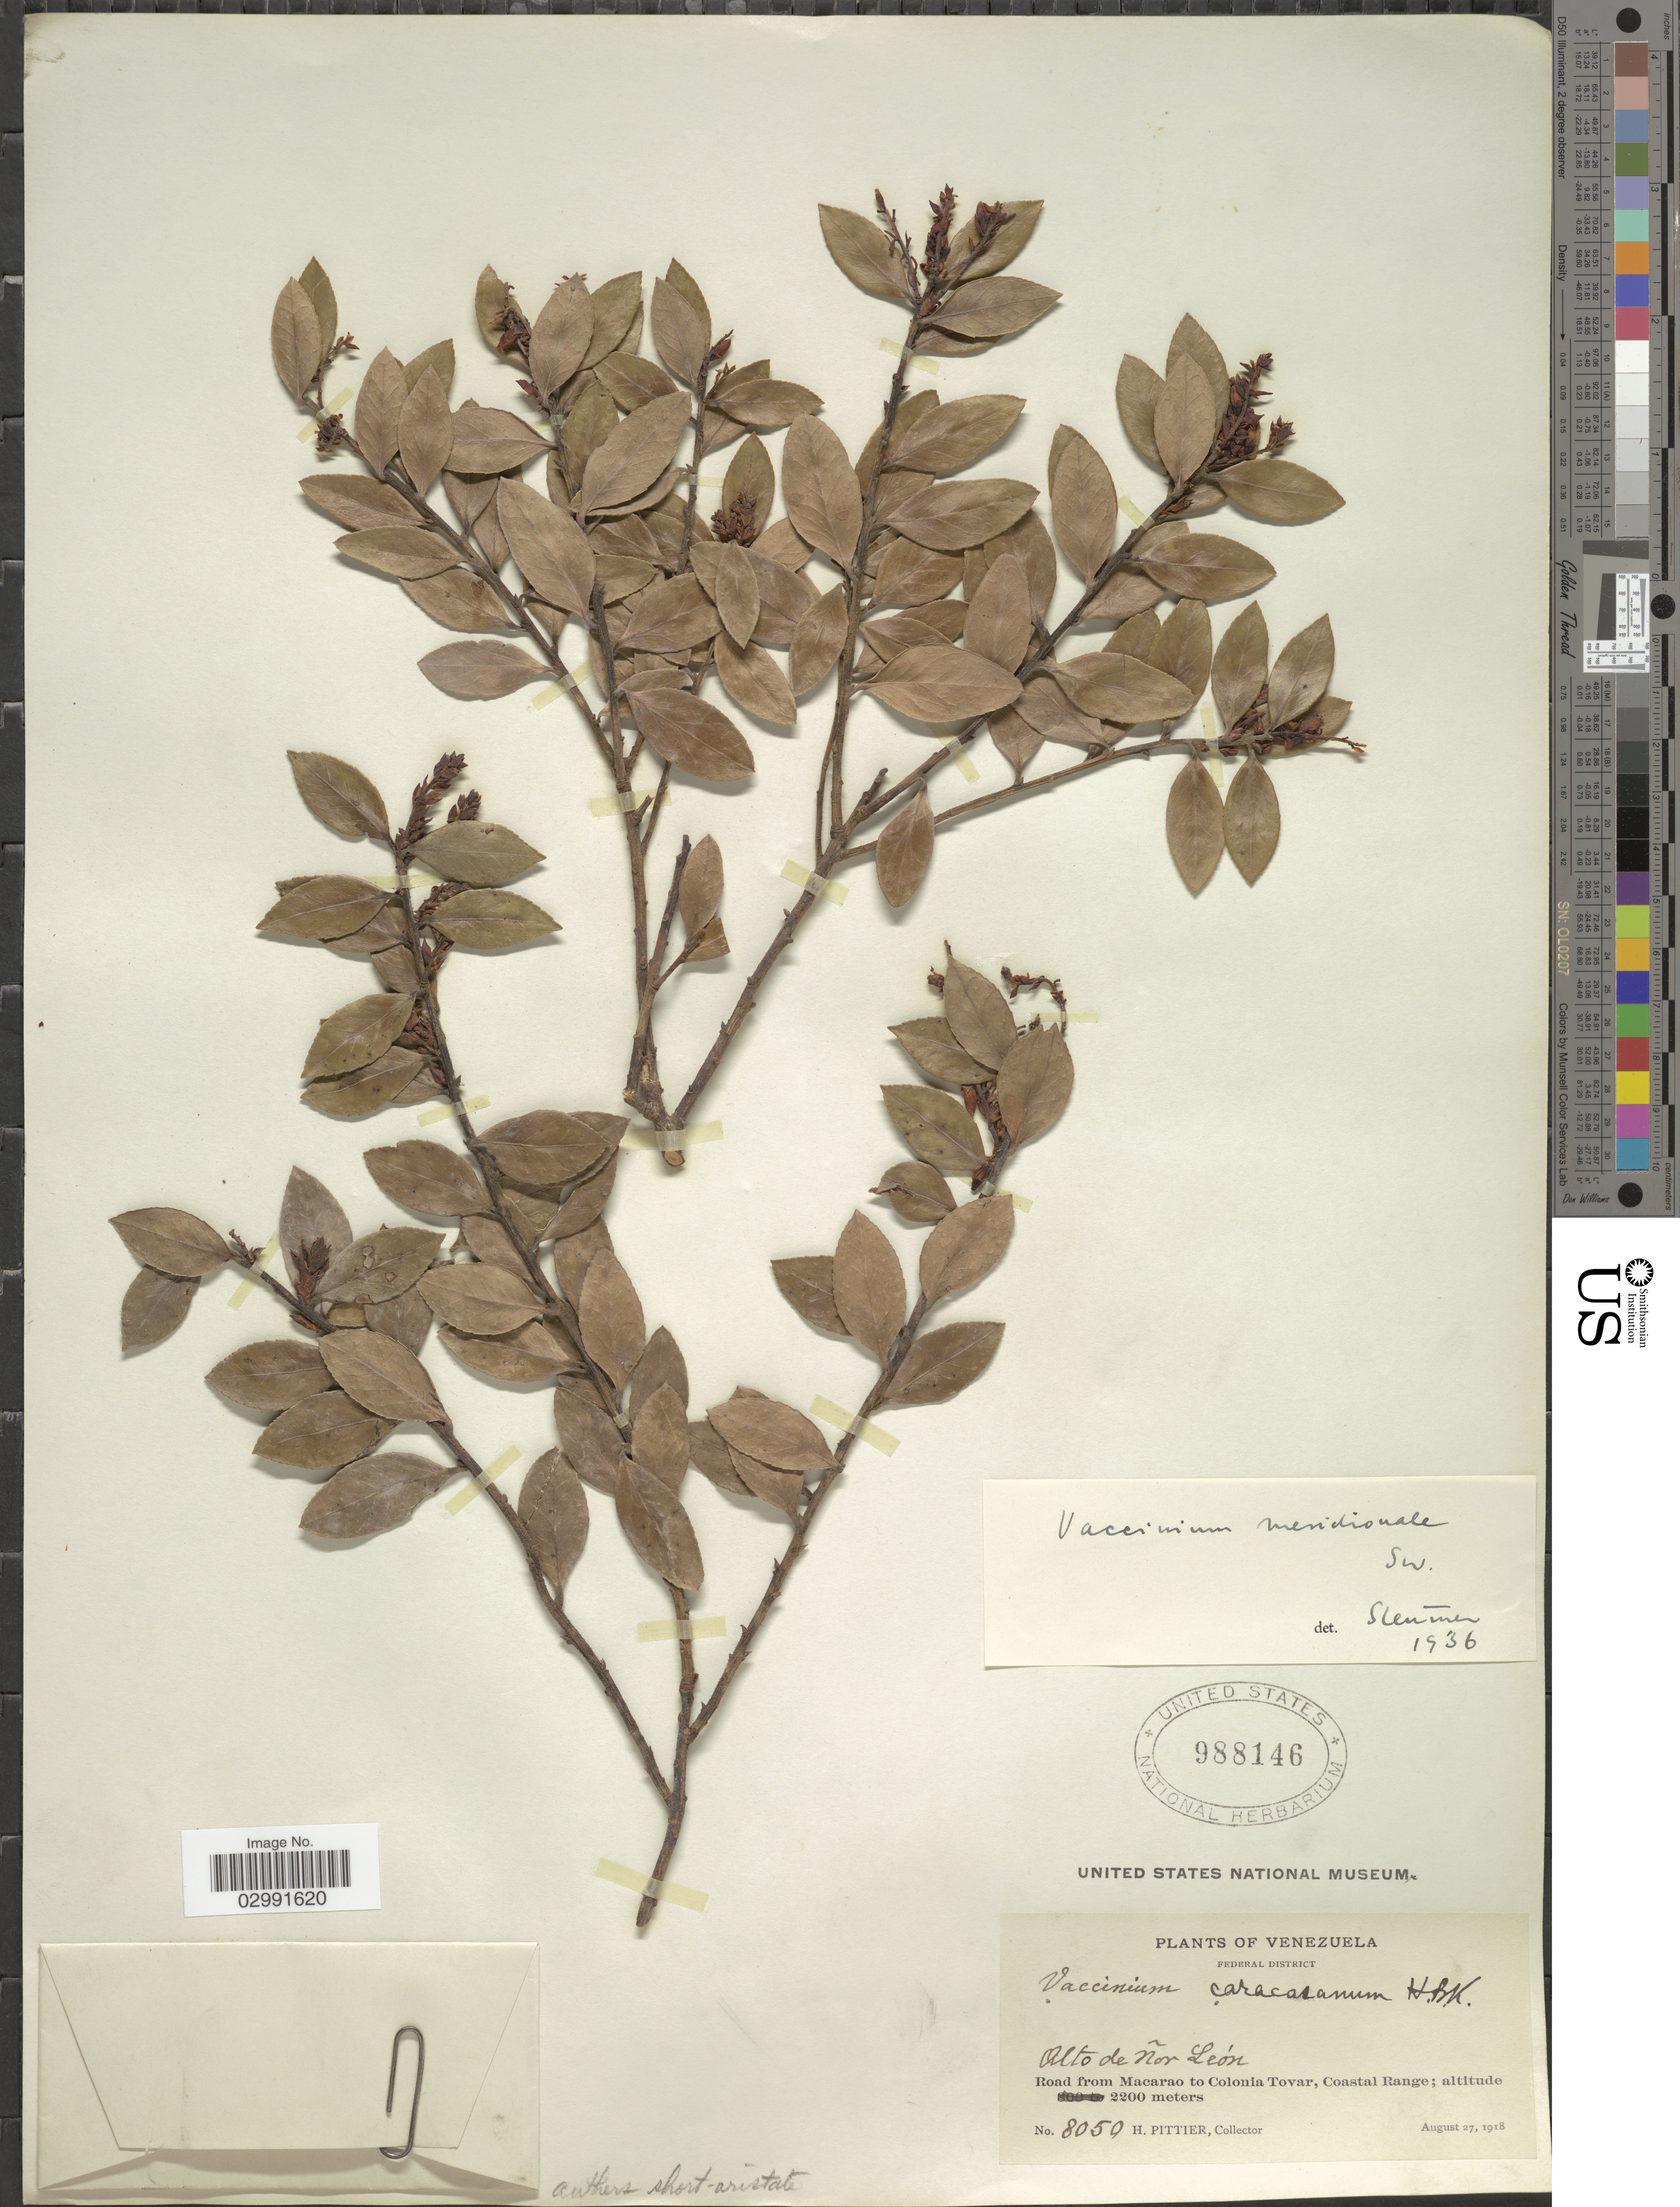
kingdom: Plantae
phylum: Tracheophyta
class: Magnoliopsida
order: Ericales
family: Ericaceae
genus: Vaccinium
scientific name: Vaccinium meridionale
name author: Sw.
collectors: H. F. Pittier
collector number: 8050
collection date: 1918-08-27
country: Venezuela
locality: Alto de Ñor León. Road from Macarao to Colonia Tovar, Coastal Range.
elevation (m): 2200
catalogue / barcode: US 988146